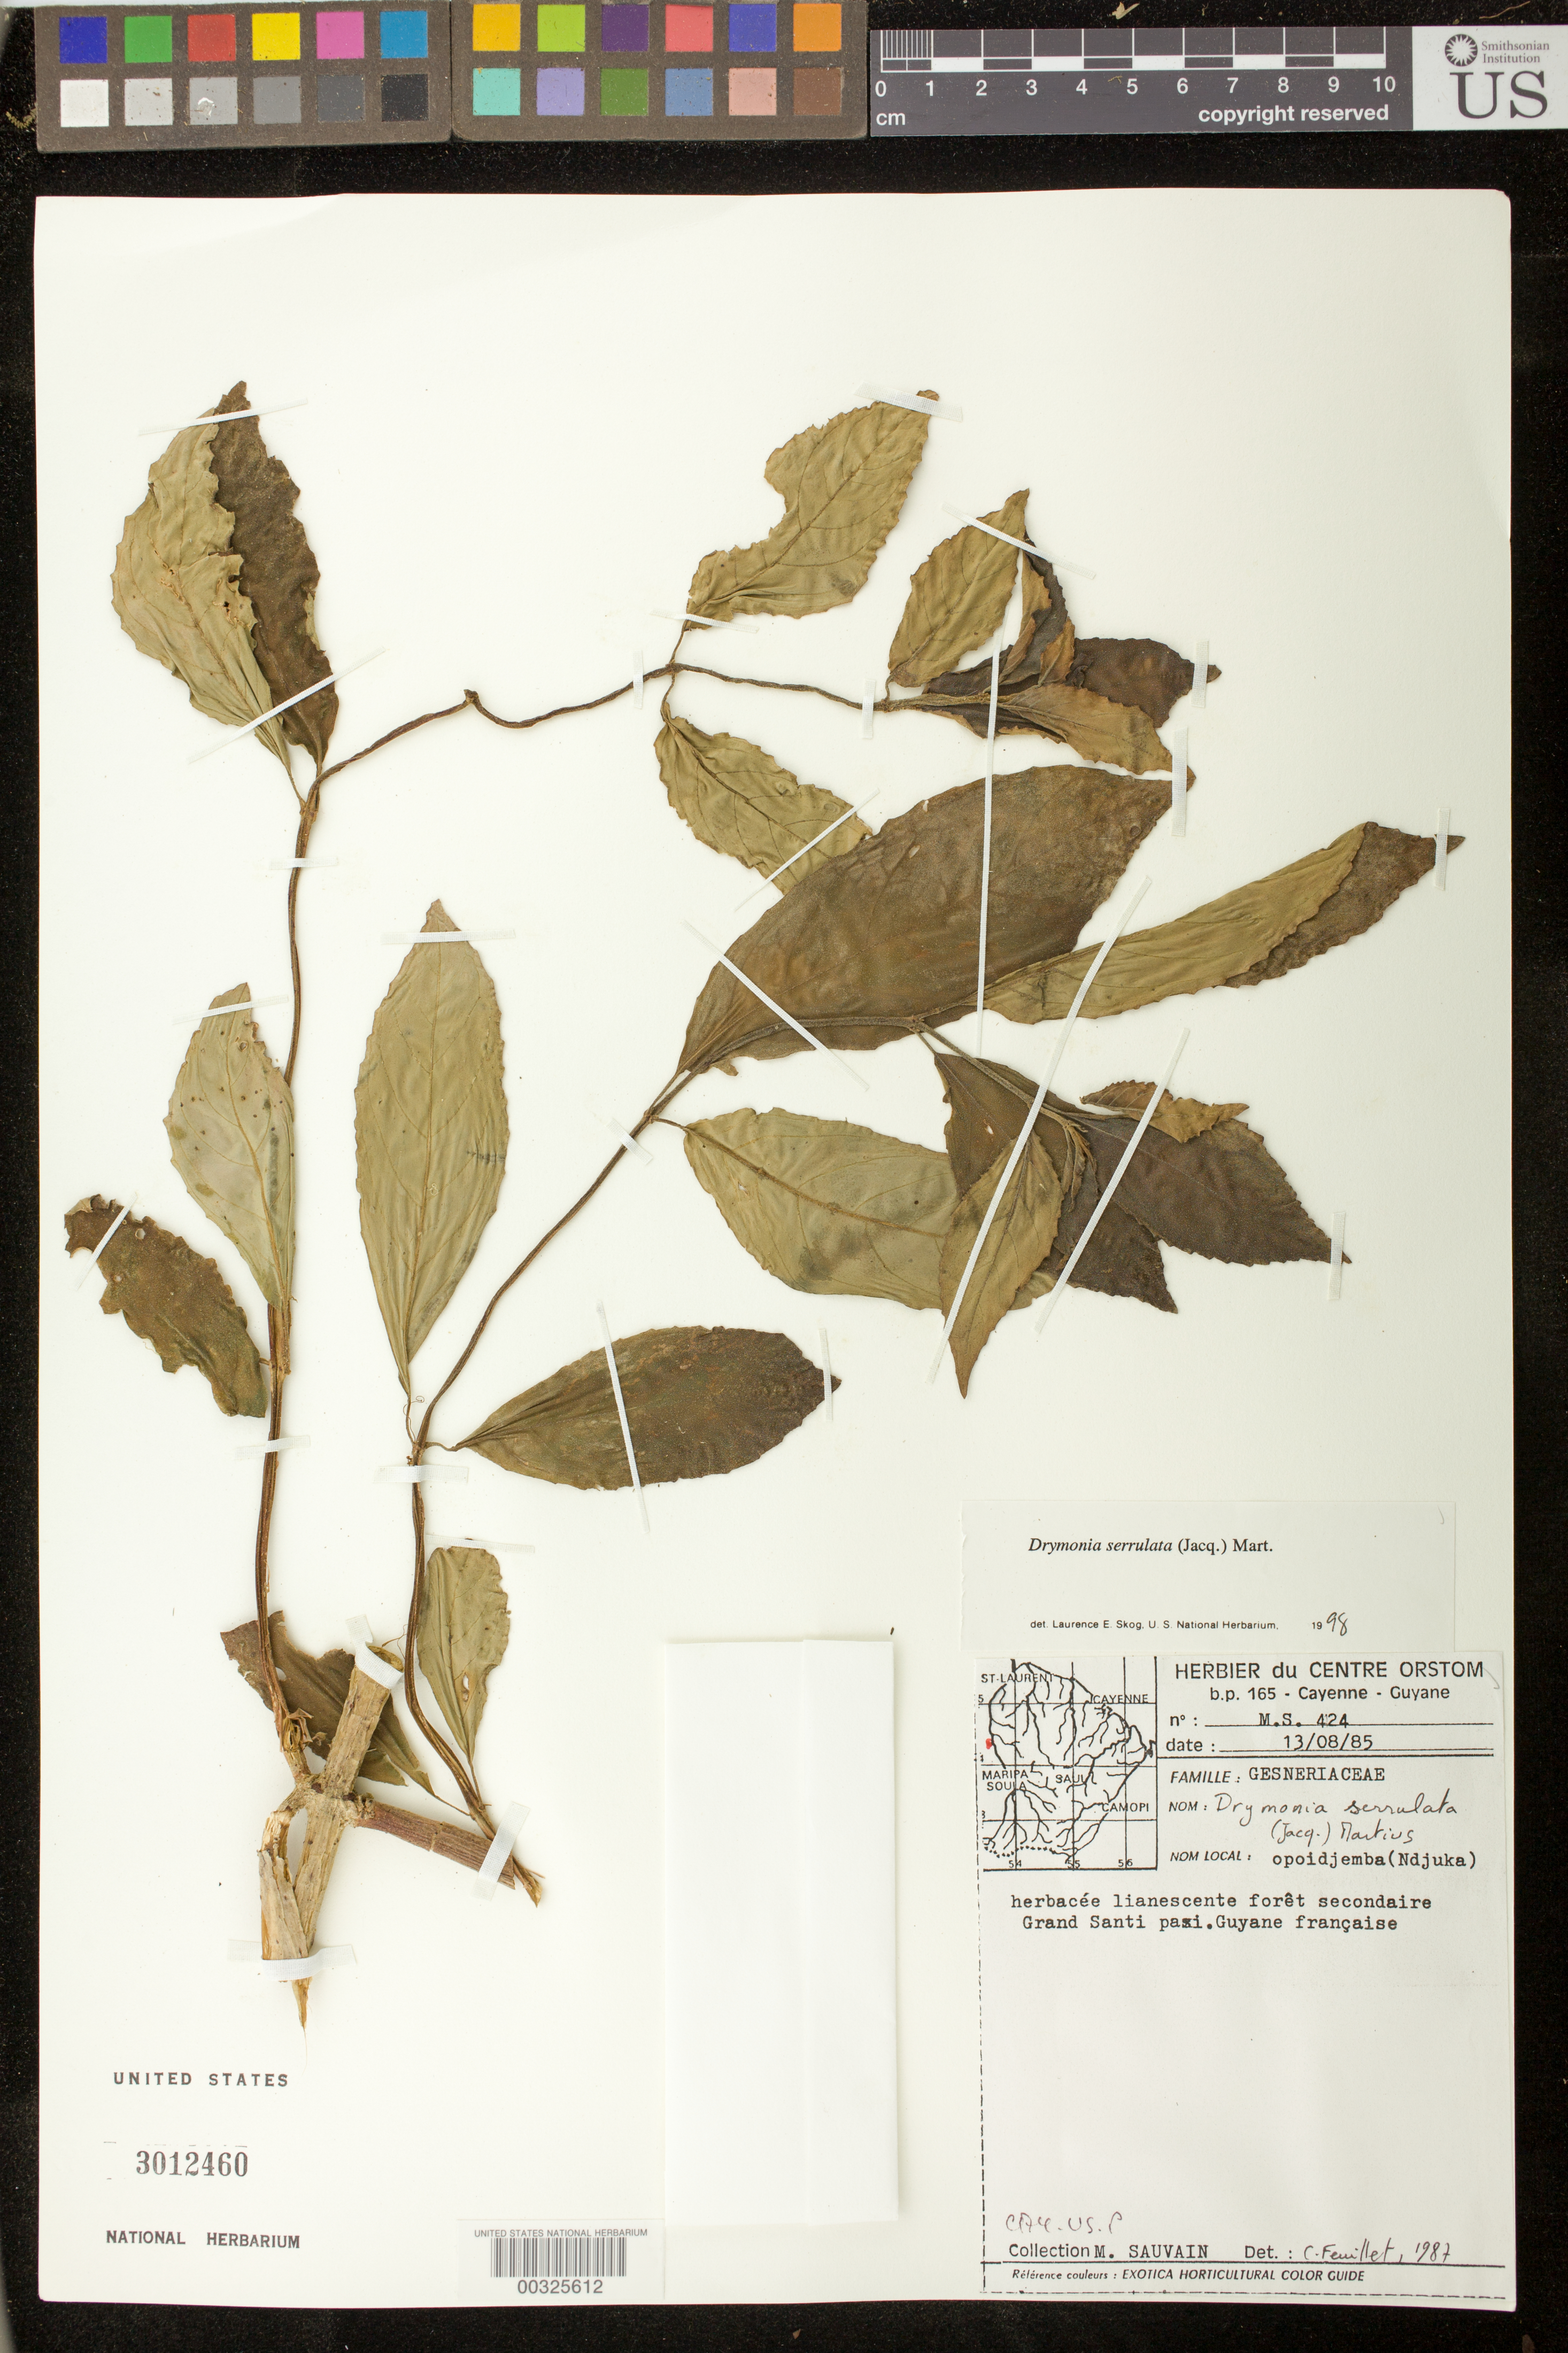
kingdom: Plantae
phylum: Tracheophyta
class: Magnoliopsida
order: Lamiales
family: Gesneriaceae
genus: Drymonia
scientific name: Drymonia serrulata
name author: (Jacq.) Mart.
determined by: Skog, Laurence E.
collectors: M. Sauvain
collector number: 424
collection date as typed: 13 Aug 1985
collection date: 1985-08-13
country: French Guiana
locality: Grand Santi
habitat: Forêt secondaire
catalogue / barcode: US 3012460